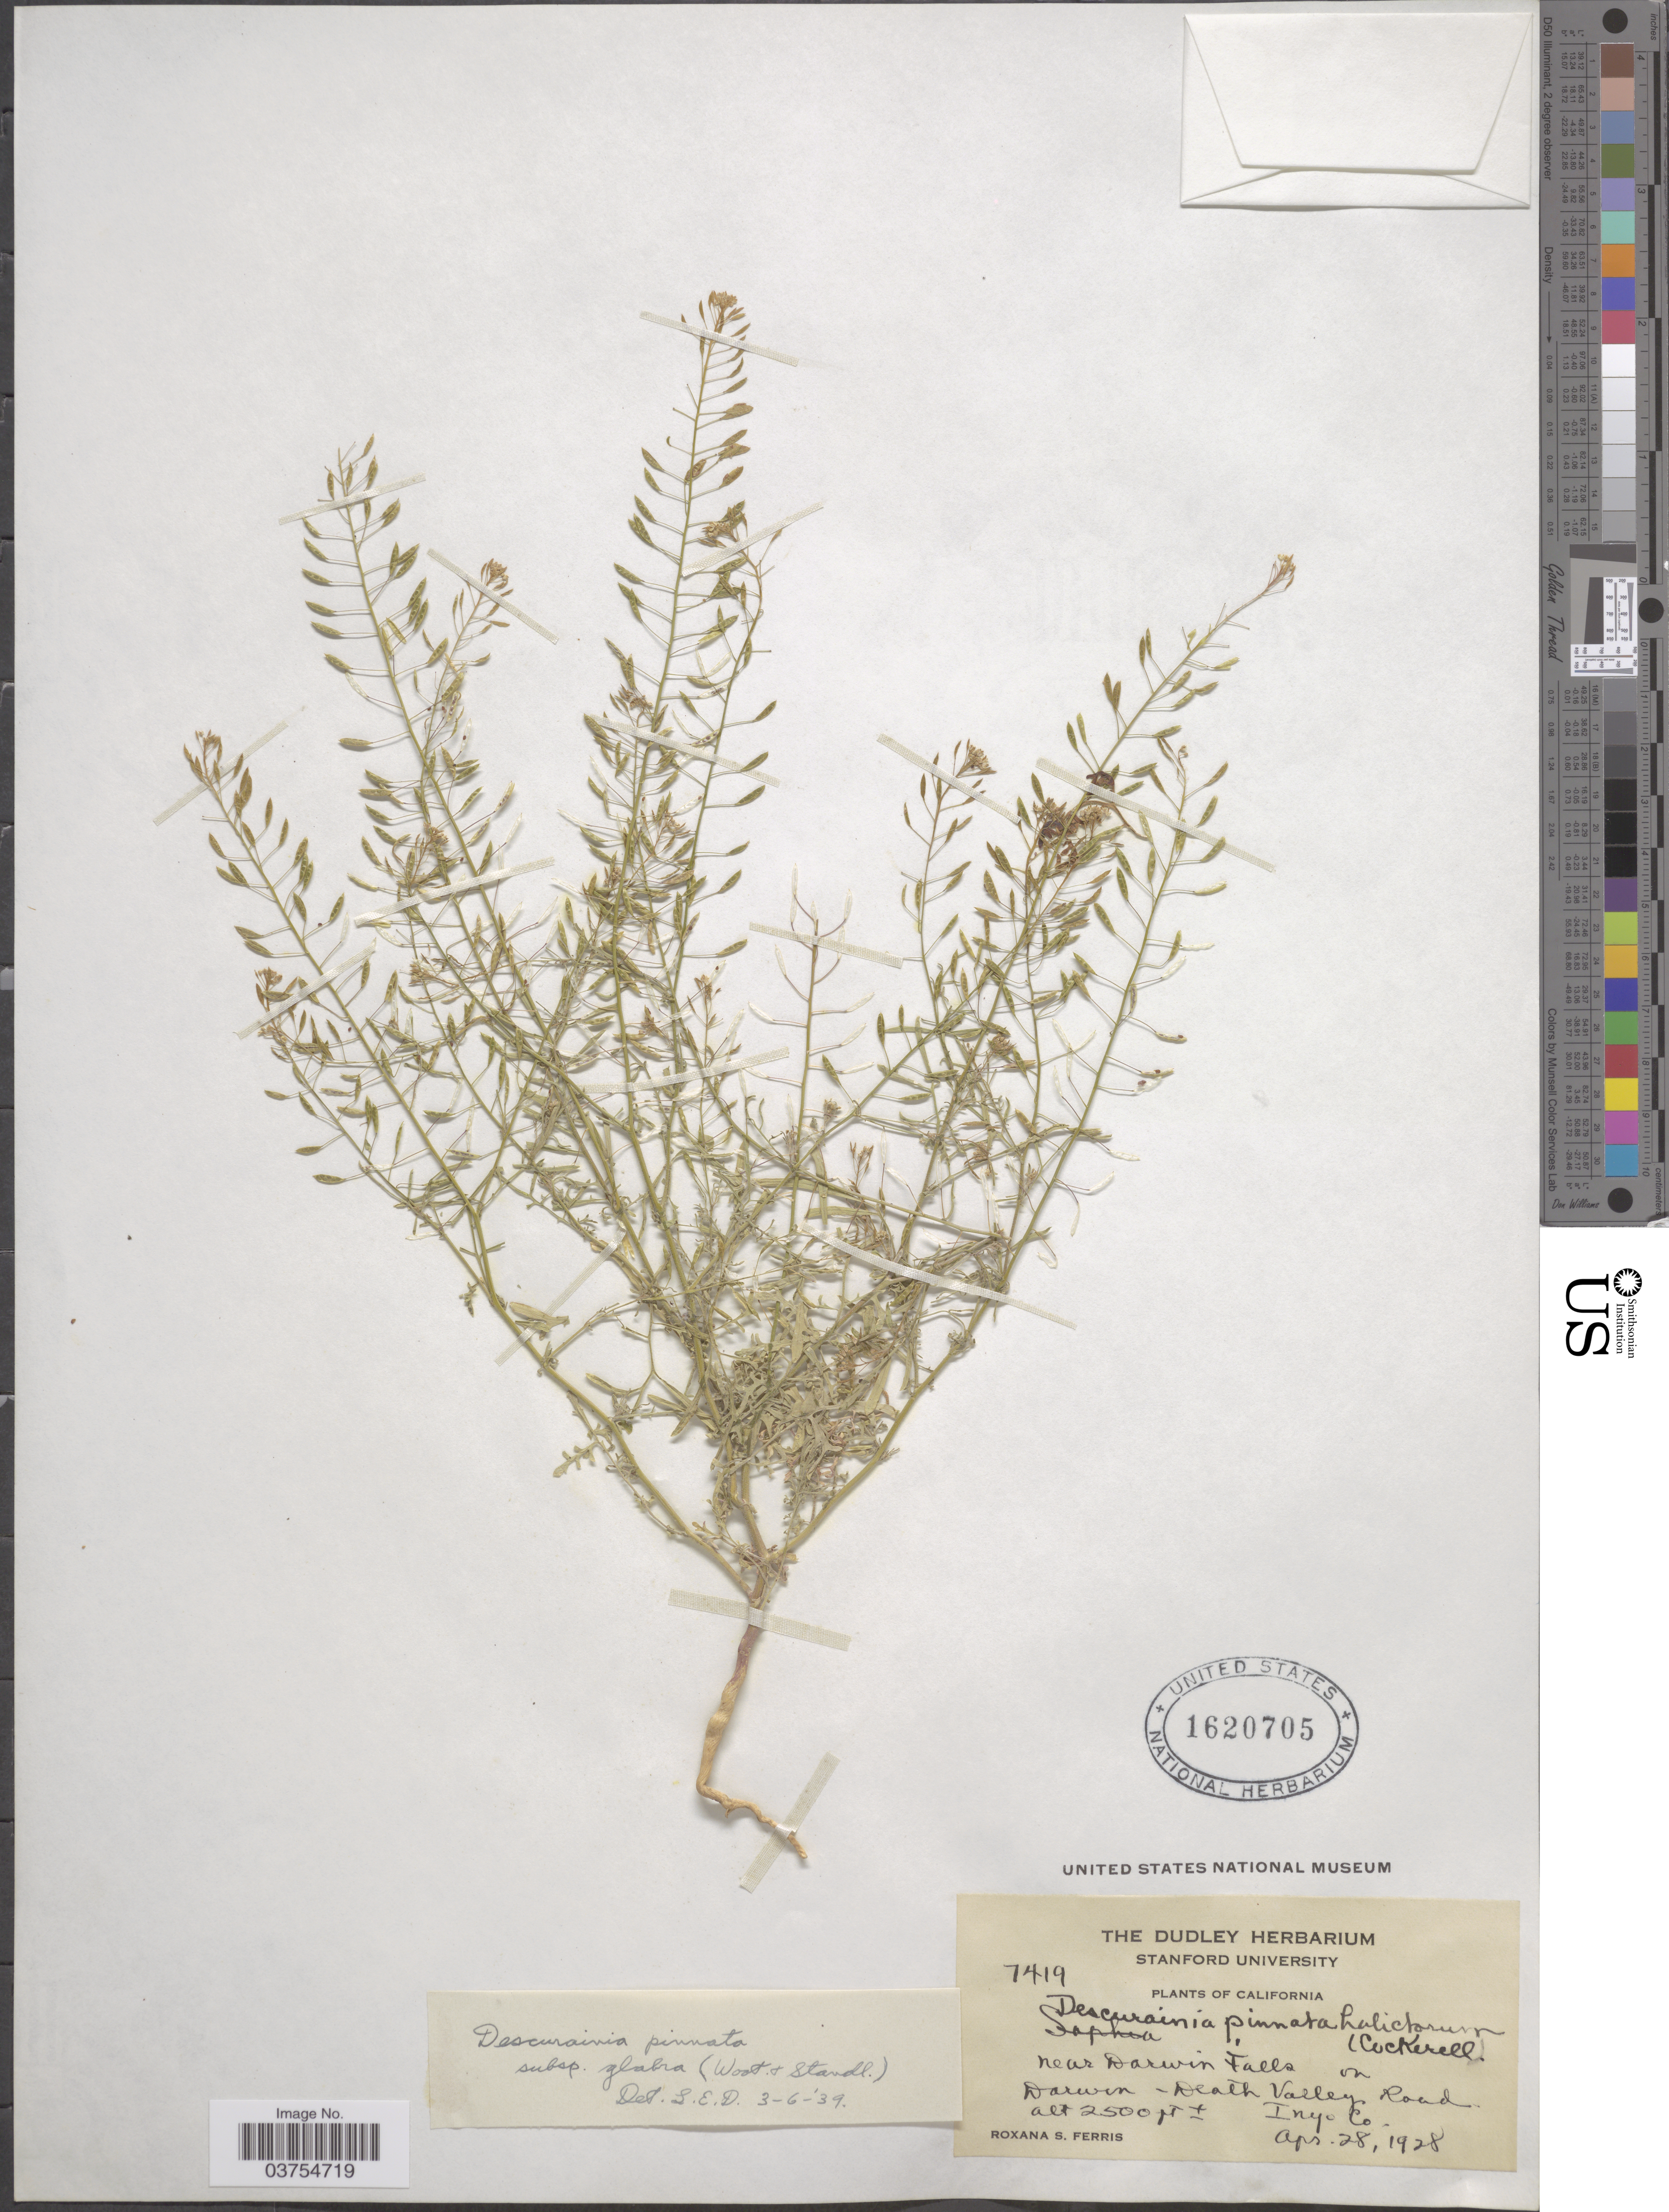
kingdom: Plantae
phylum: Tracheophyta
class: Magnoliopsida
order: Brassicales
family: Brassicaceae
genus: Descurainia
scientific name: Descurainia pinnata subsp. glabra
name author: (Wooton & Standl.) Detling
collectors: R. S. Ferris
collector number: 7419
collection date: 1928-04-28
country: United States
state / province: California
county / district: Inyo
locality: Near Darwin Falls on Darwin- Death Valley Road. Inyo Co.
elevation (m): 762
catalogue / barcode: US 1620705